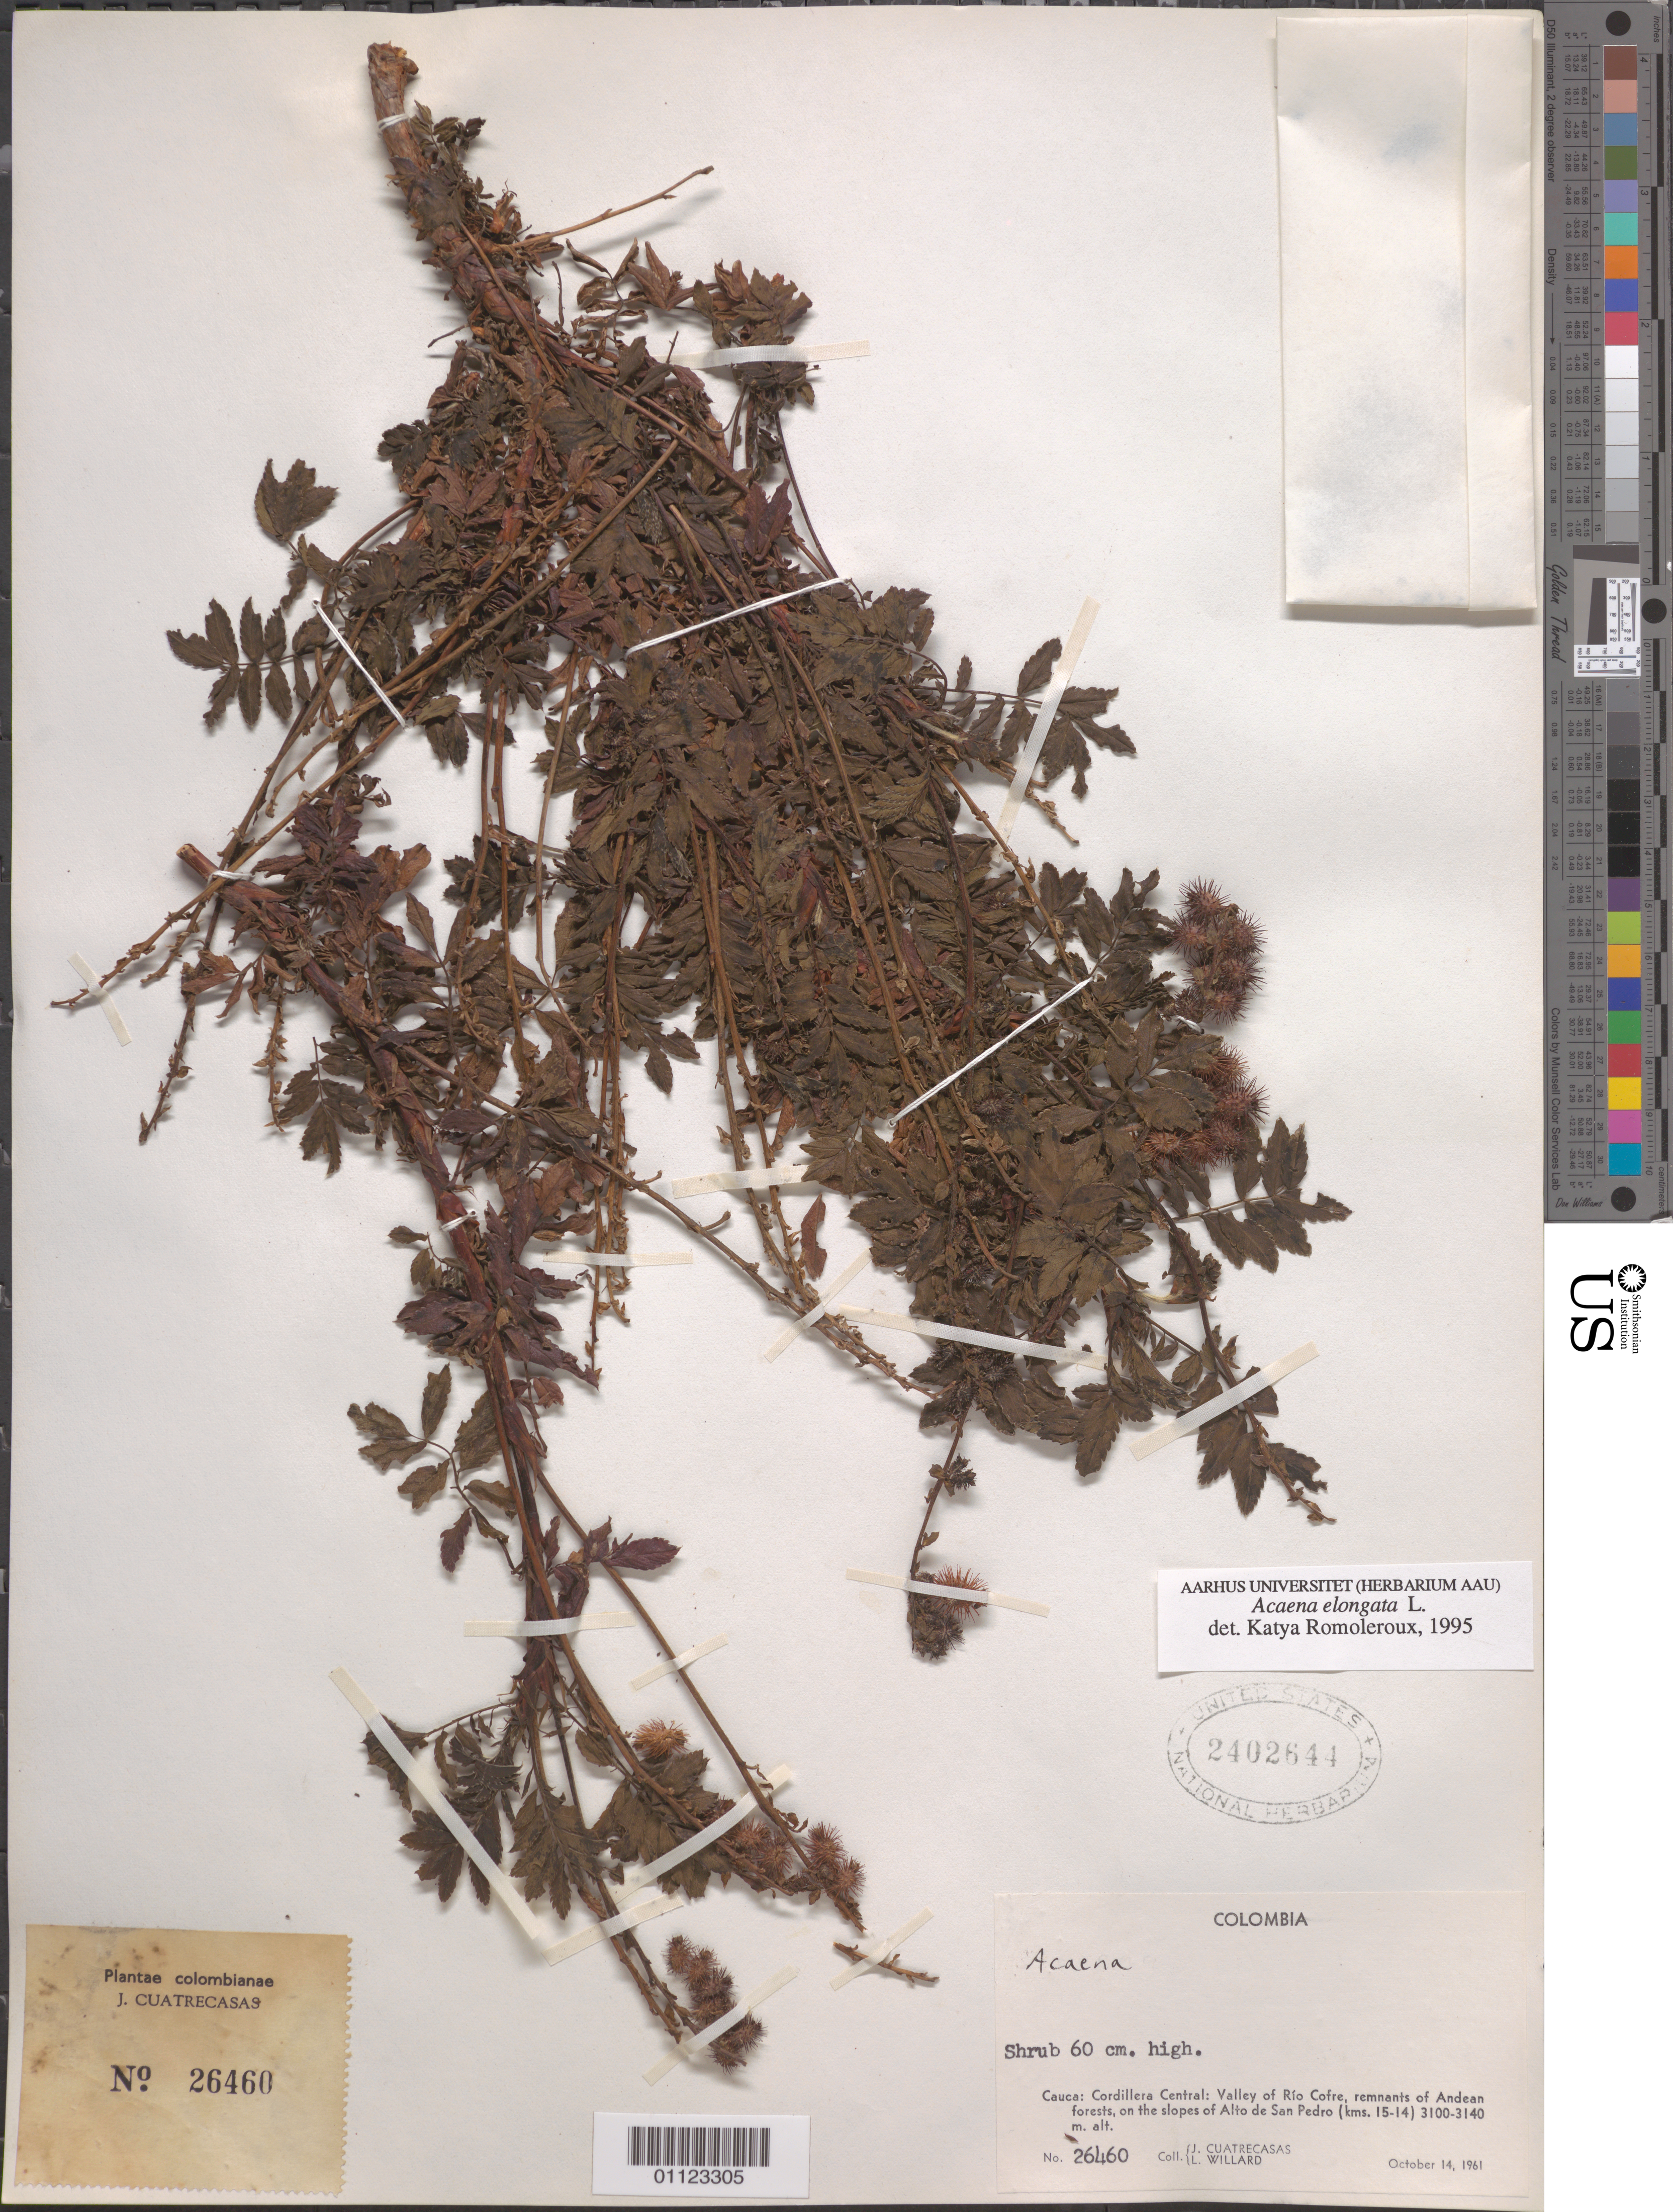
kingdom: Plantae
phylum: Tracheophyta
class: Magnoliopsida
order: Rosales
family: Rosaceae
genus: Acaena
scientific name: Acaena elongata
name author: L.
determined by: Romoleroux, K.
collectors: J. Cuatrecasas & L. Willard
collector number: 26460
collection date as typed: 14 Oct 1961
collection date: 1961-10-14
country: Colombia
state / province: Cauca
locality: Cordillera Central, valley of Río Cofré, on the slopes of Alto de San Pedro (kms 15-14)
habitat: Remnants of Andean forests.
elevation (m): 3100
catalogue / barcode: US 2402644